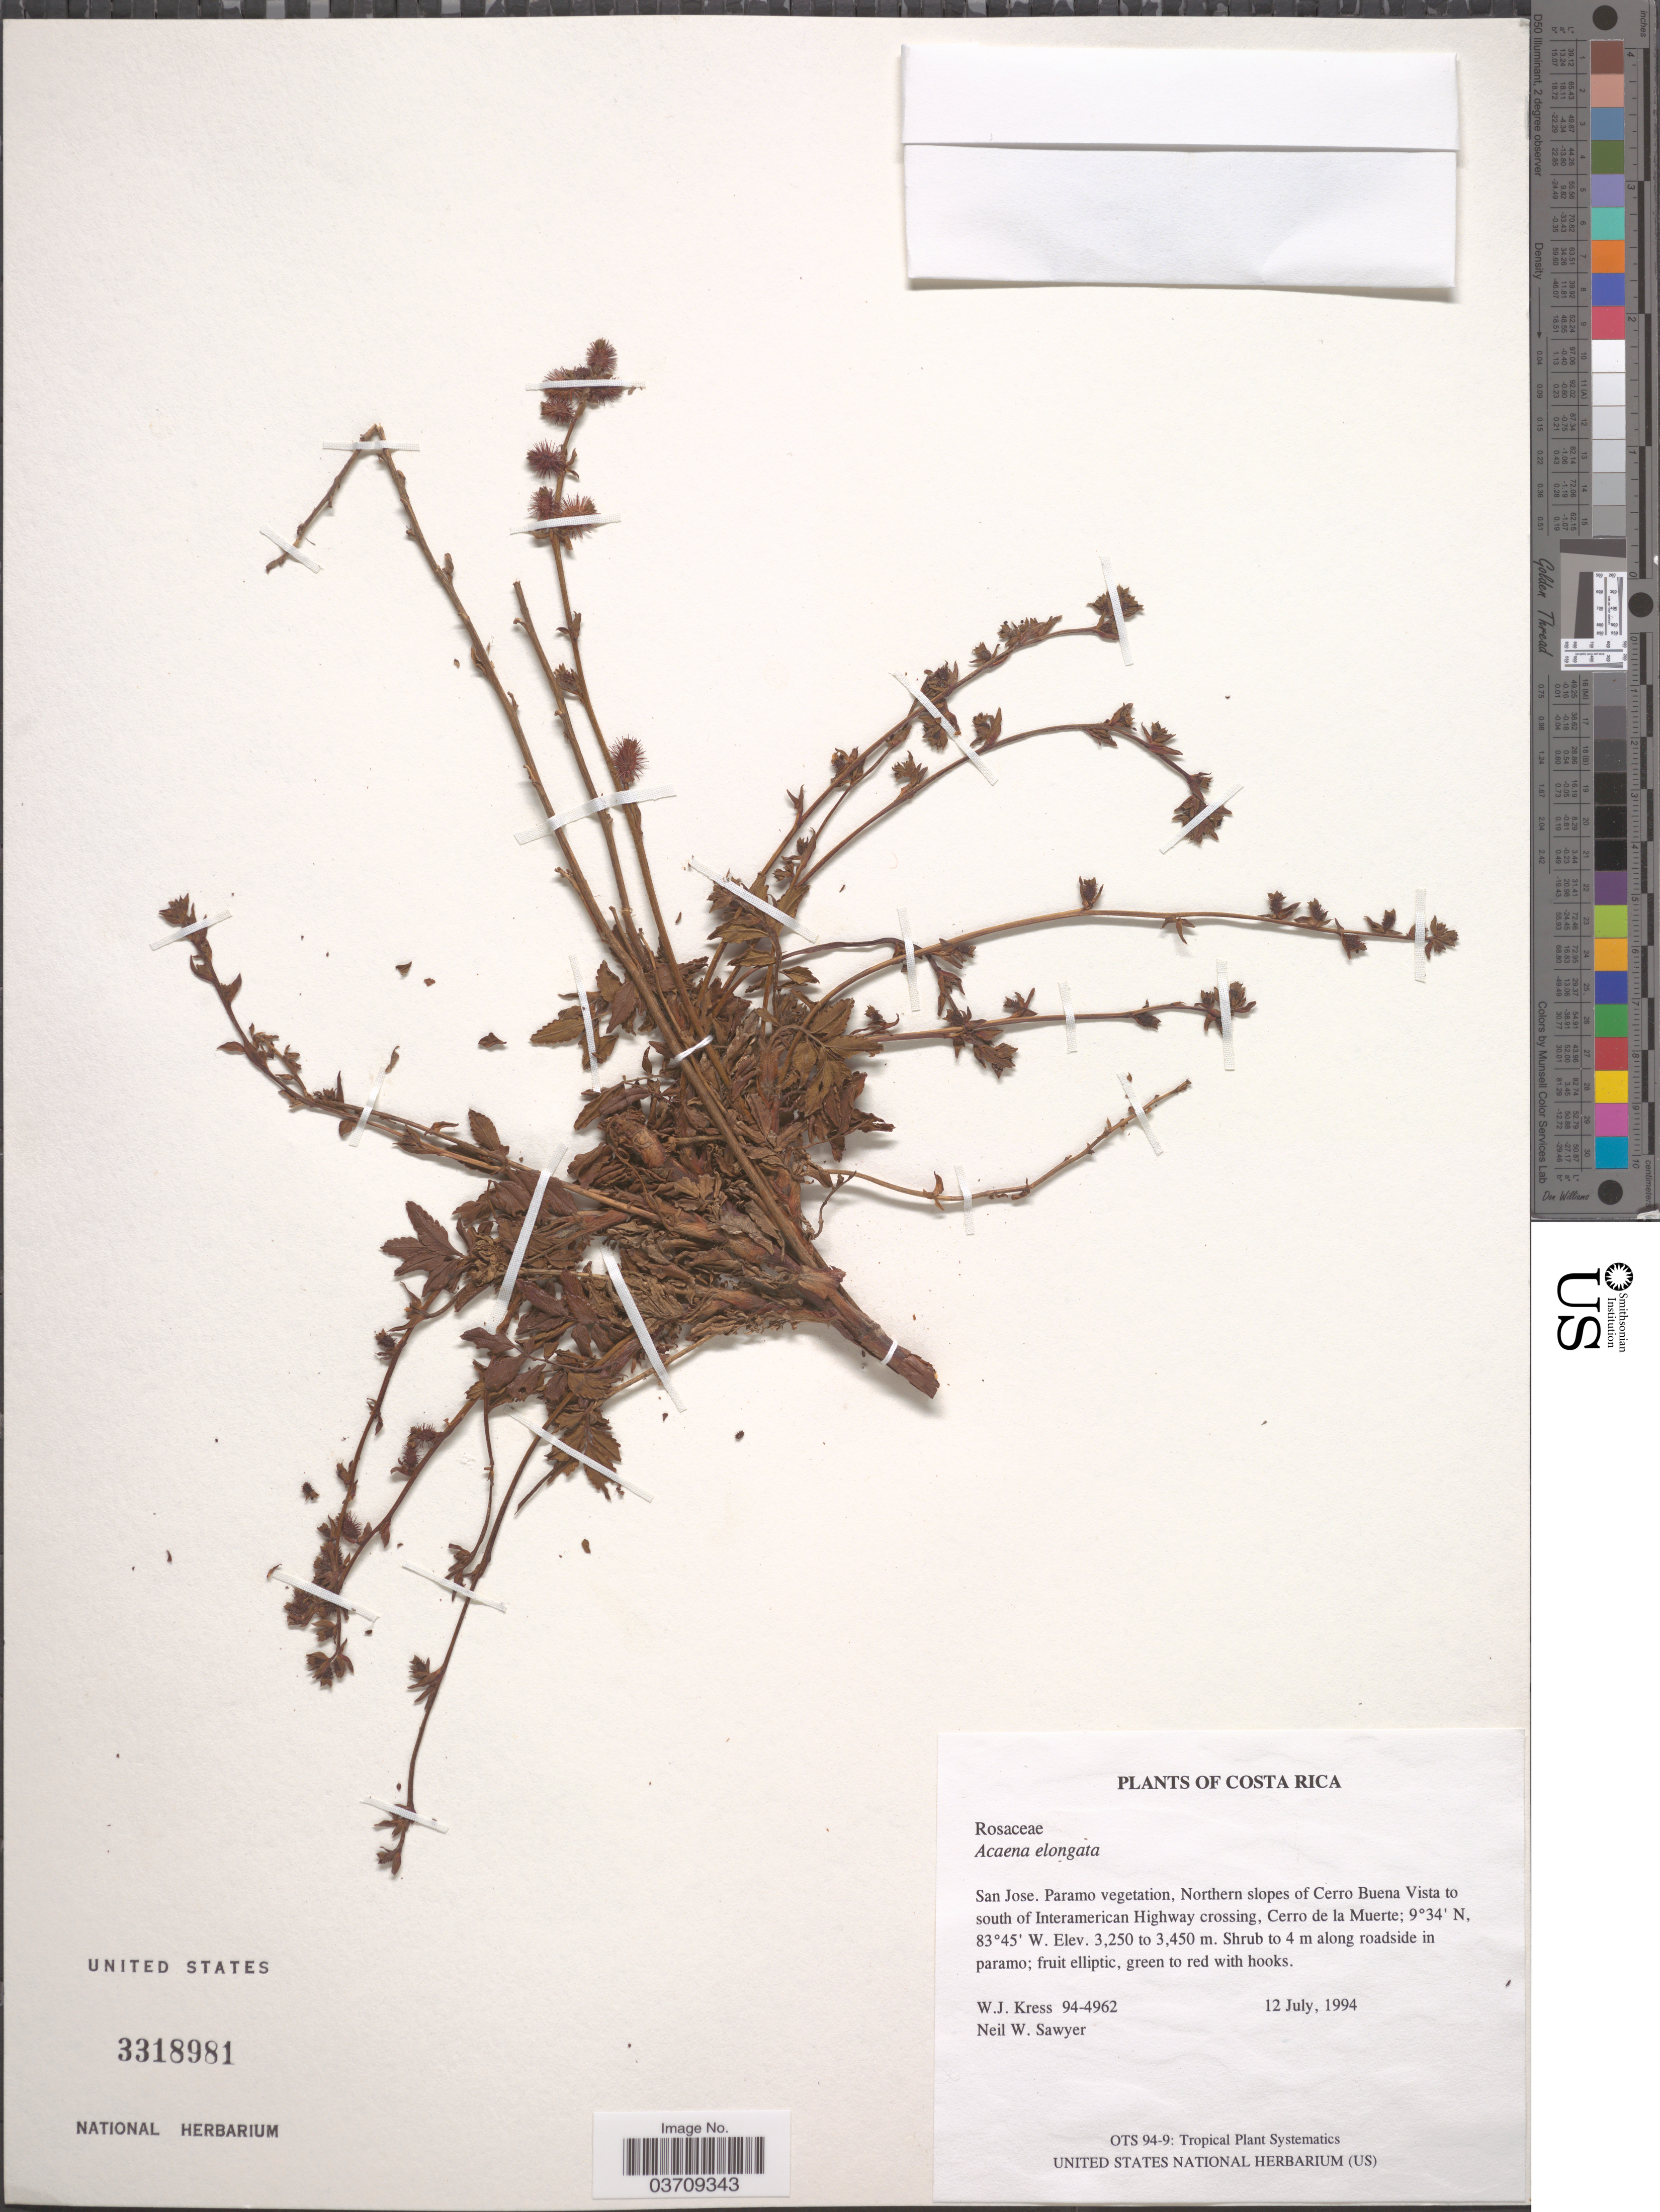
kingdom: Plantae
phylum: Tracheophyta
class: Magnoliopsida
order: Rosales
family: Rosaceae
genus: Acaena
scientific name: Acaena elongata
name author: L.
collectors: W. J. Kress & N. W. Sawyer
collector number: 94-4962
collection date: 1994-07-12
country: Costa Rica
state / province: San José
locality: Paramo vegetation. Northern slopes of Cerro Buena Bista to south of Interamerican Highway crossing, Cerro de la Muerte.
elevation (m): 3250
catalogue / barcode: US 3318981